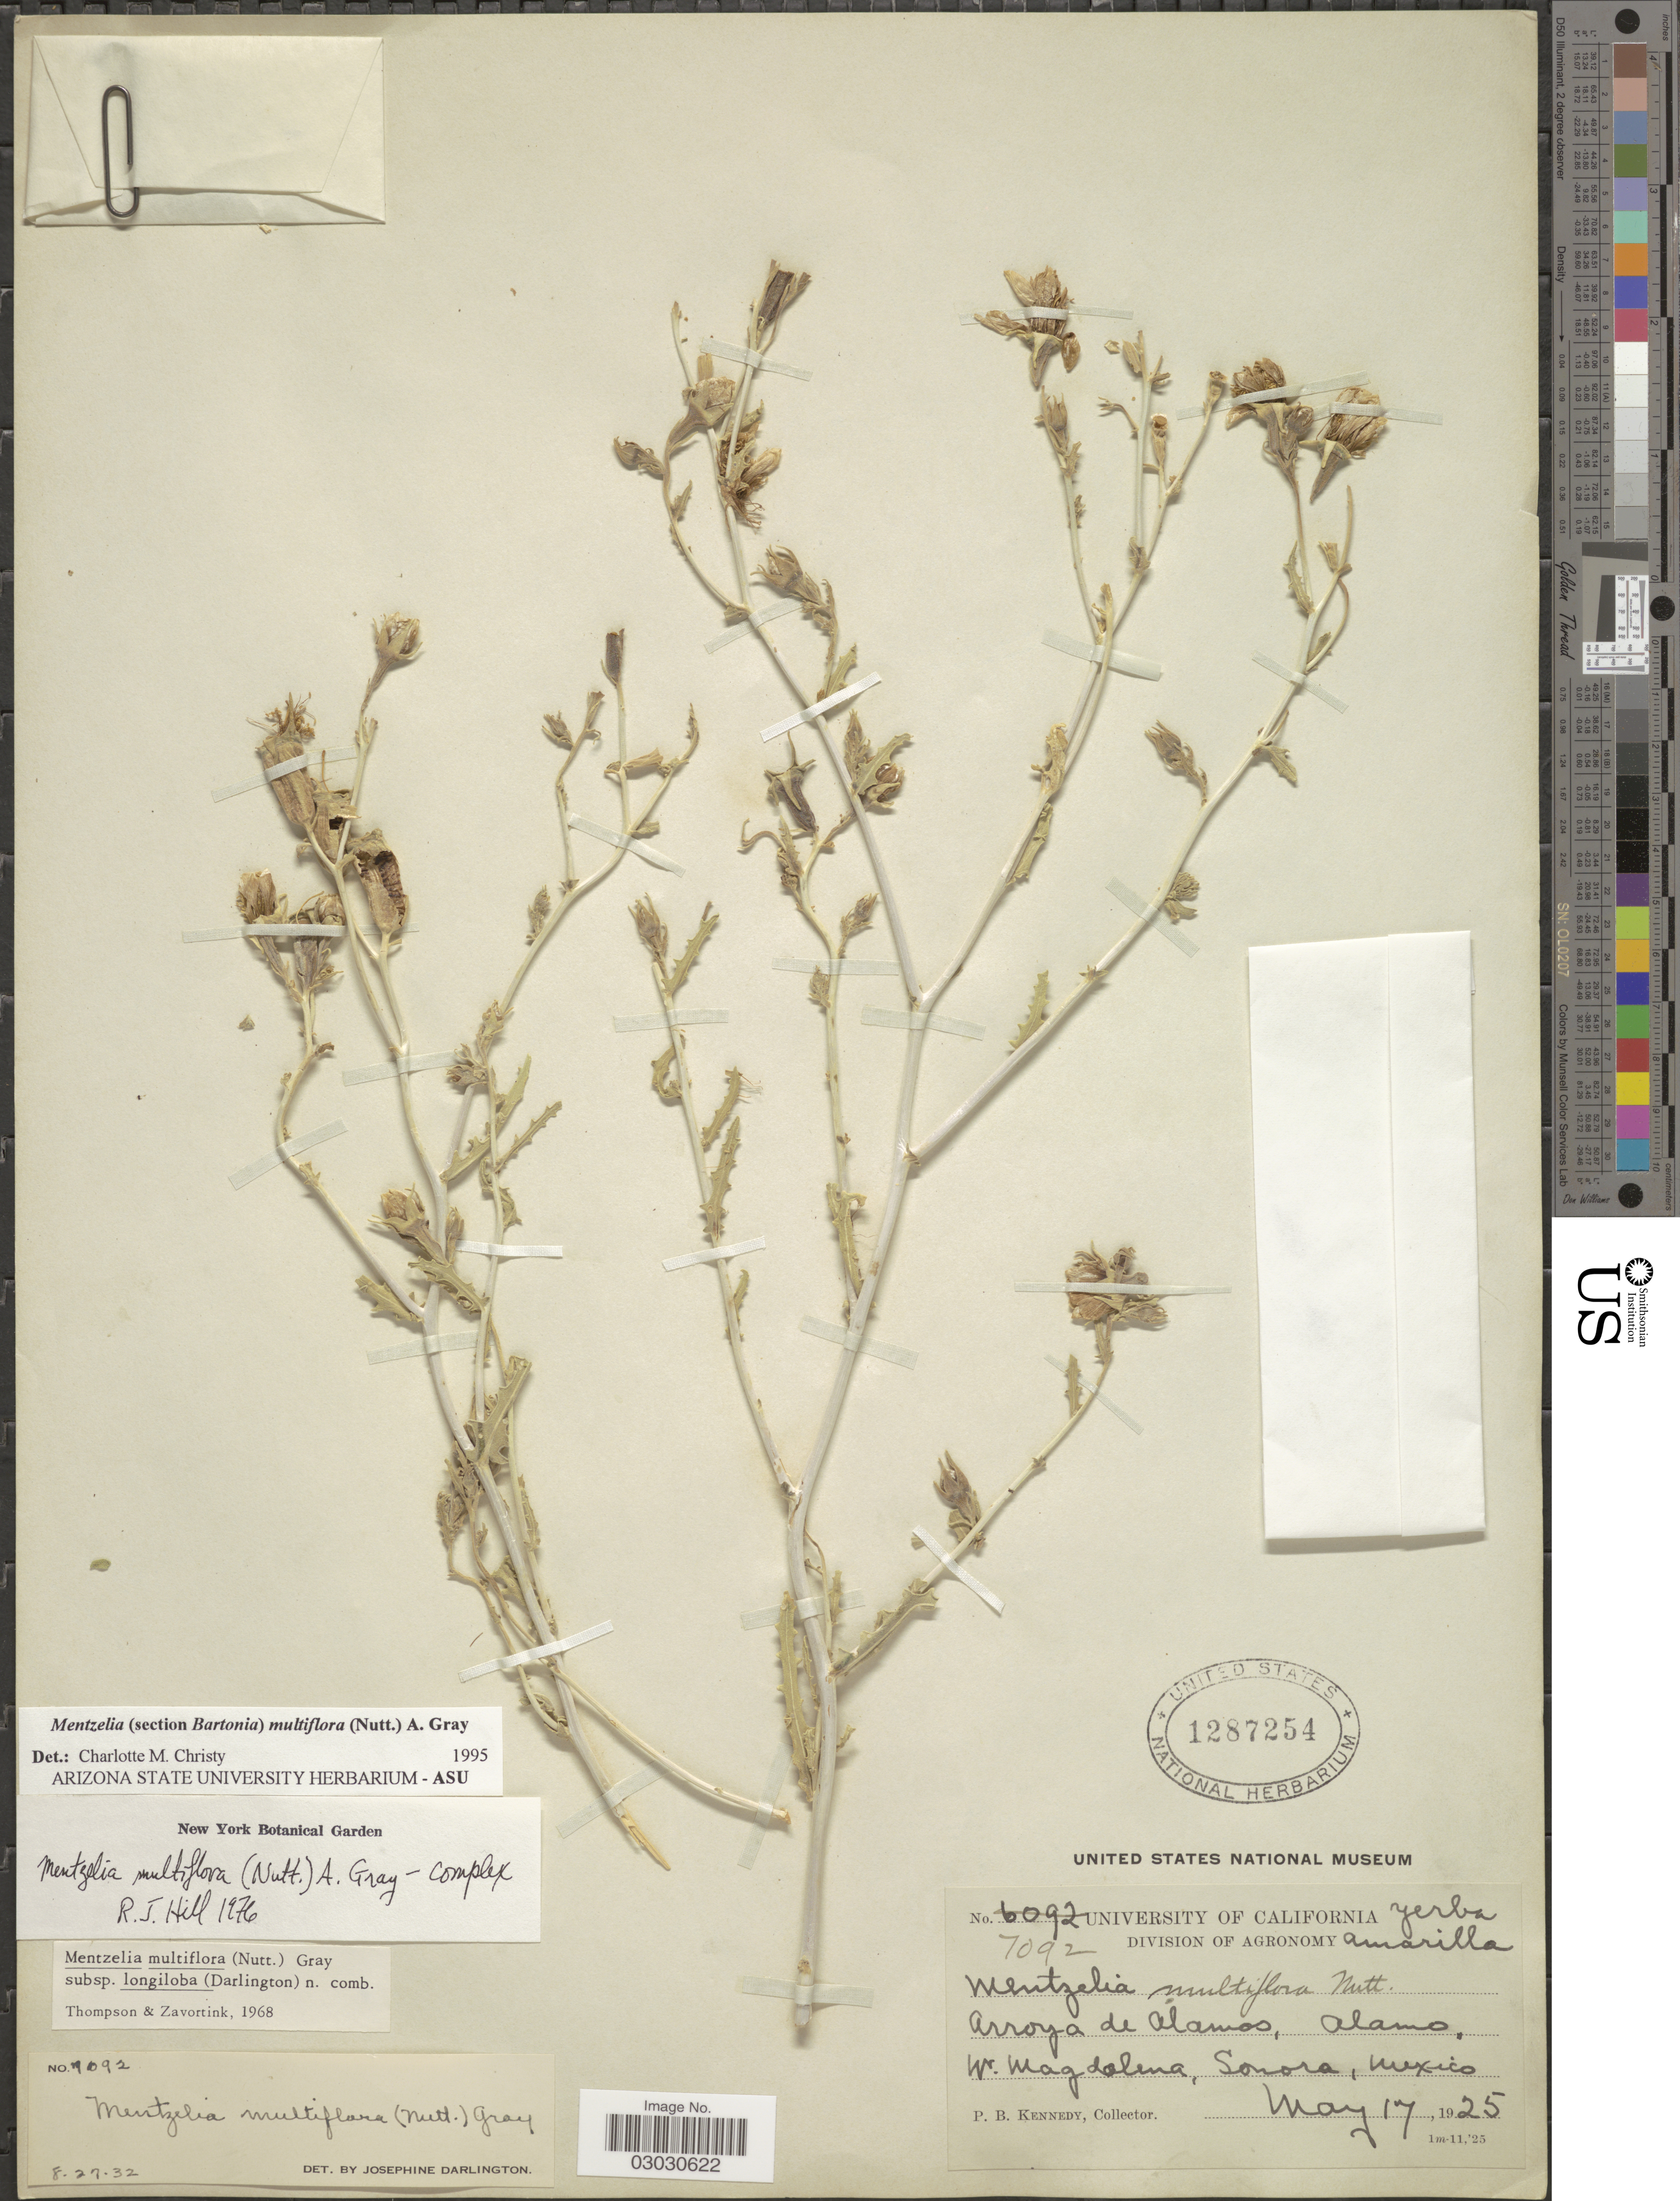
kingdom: Plantae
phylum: Tracheophyta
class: Magnoliopsida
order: Cornales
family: Loasaceae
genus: Mentzelia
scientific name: Mentzelia multiflora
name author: (Nutt.) A. Gray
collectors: P. B. Kennedy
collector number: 7092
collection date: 1925-05-17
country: Mexico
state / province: Sonora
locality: Arroyo de Alamos, Alamo, nr. Magdalena.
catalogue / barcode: US 1287254